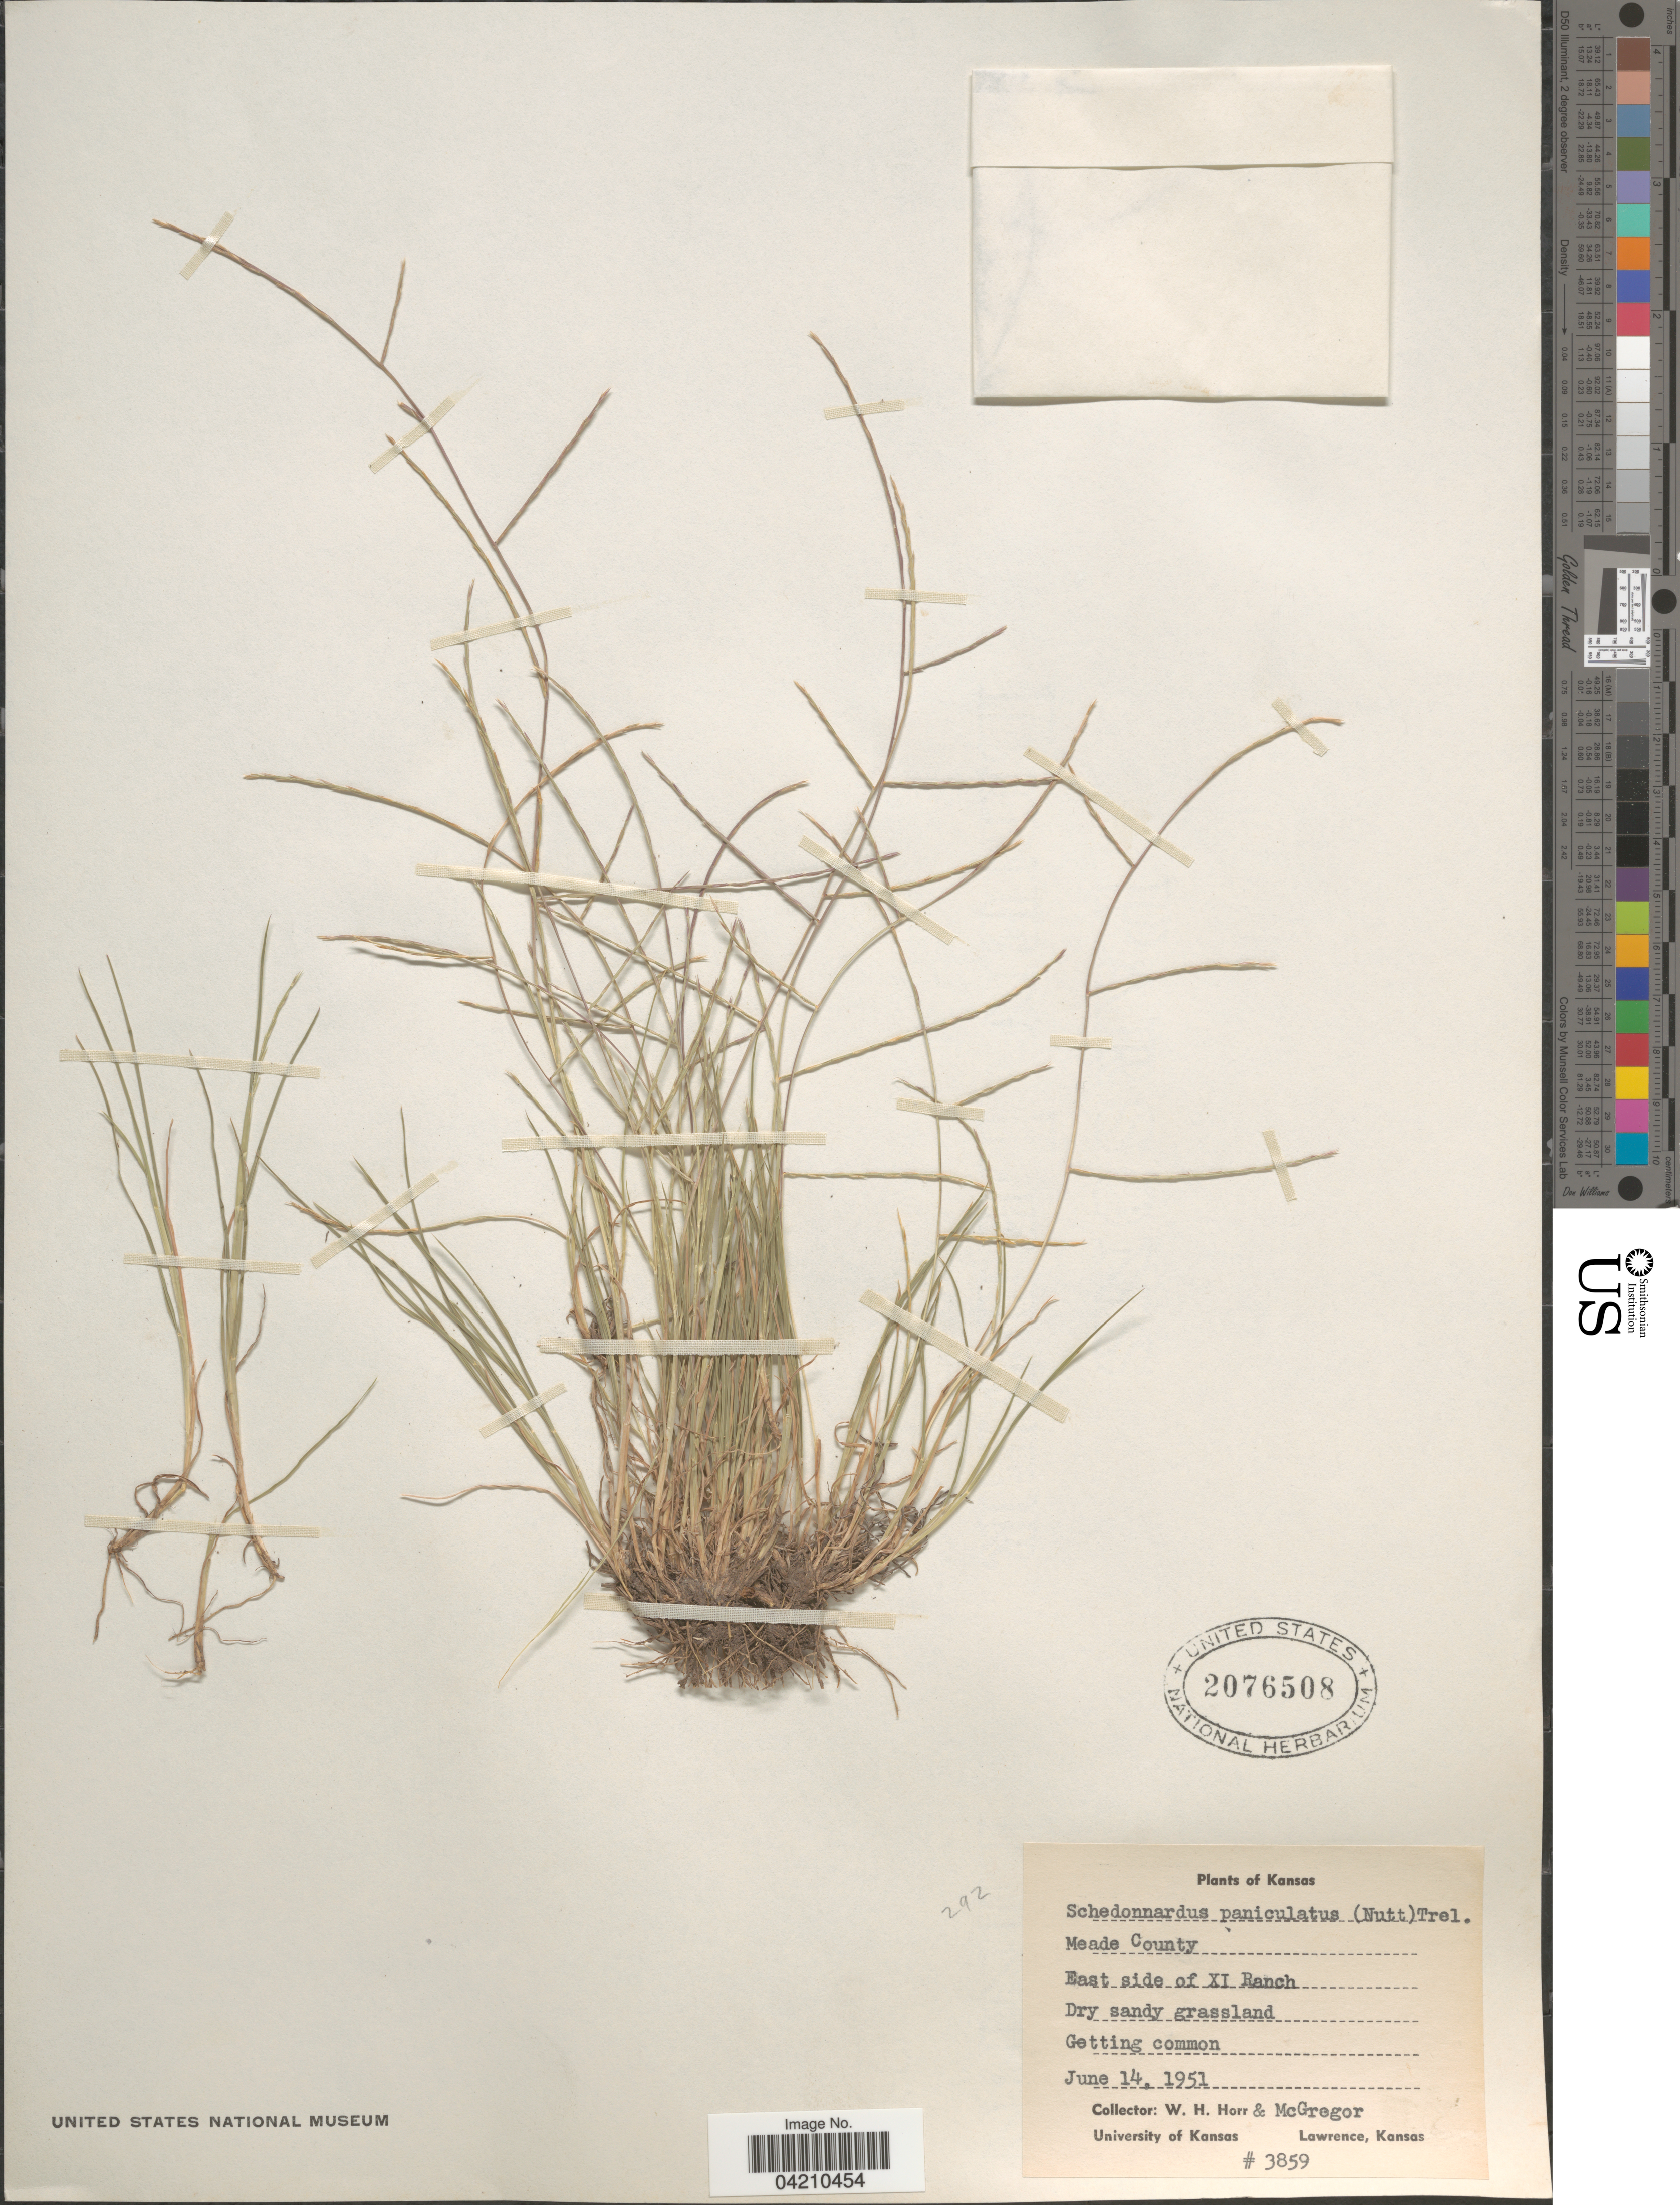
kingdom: Plantae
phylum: Tracheophyta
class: Liliopsida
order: Poales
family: Poaceae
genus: Muhlenbergia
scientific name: Muhlenbergia paniculata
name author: (Nutt.) Columbus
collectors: W. H. Horr & -. McGregor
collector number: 3859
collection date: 1951-06-14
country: United States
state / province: Kansas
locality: Meade County. East side of XI Ranch.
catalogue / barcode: US 2076508